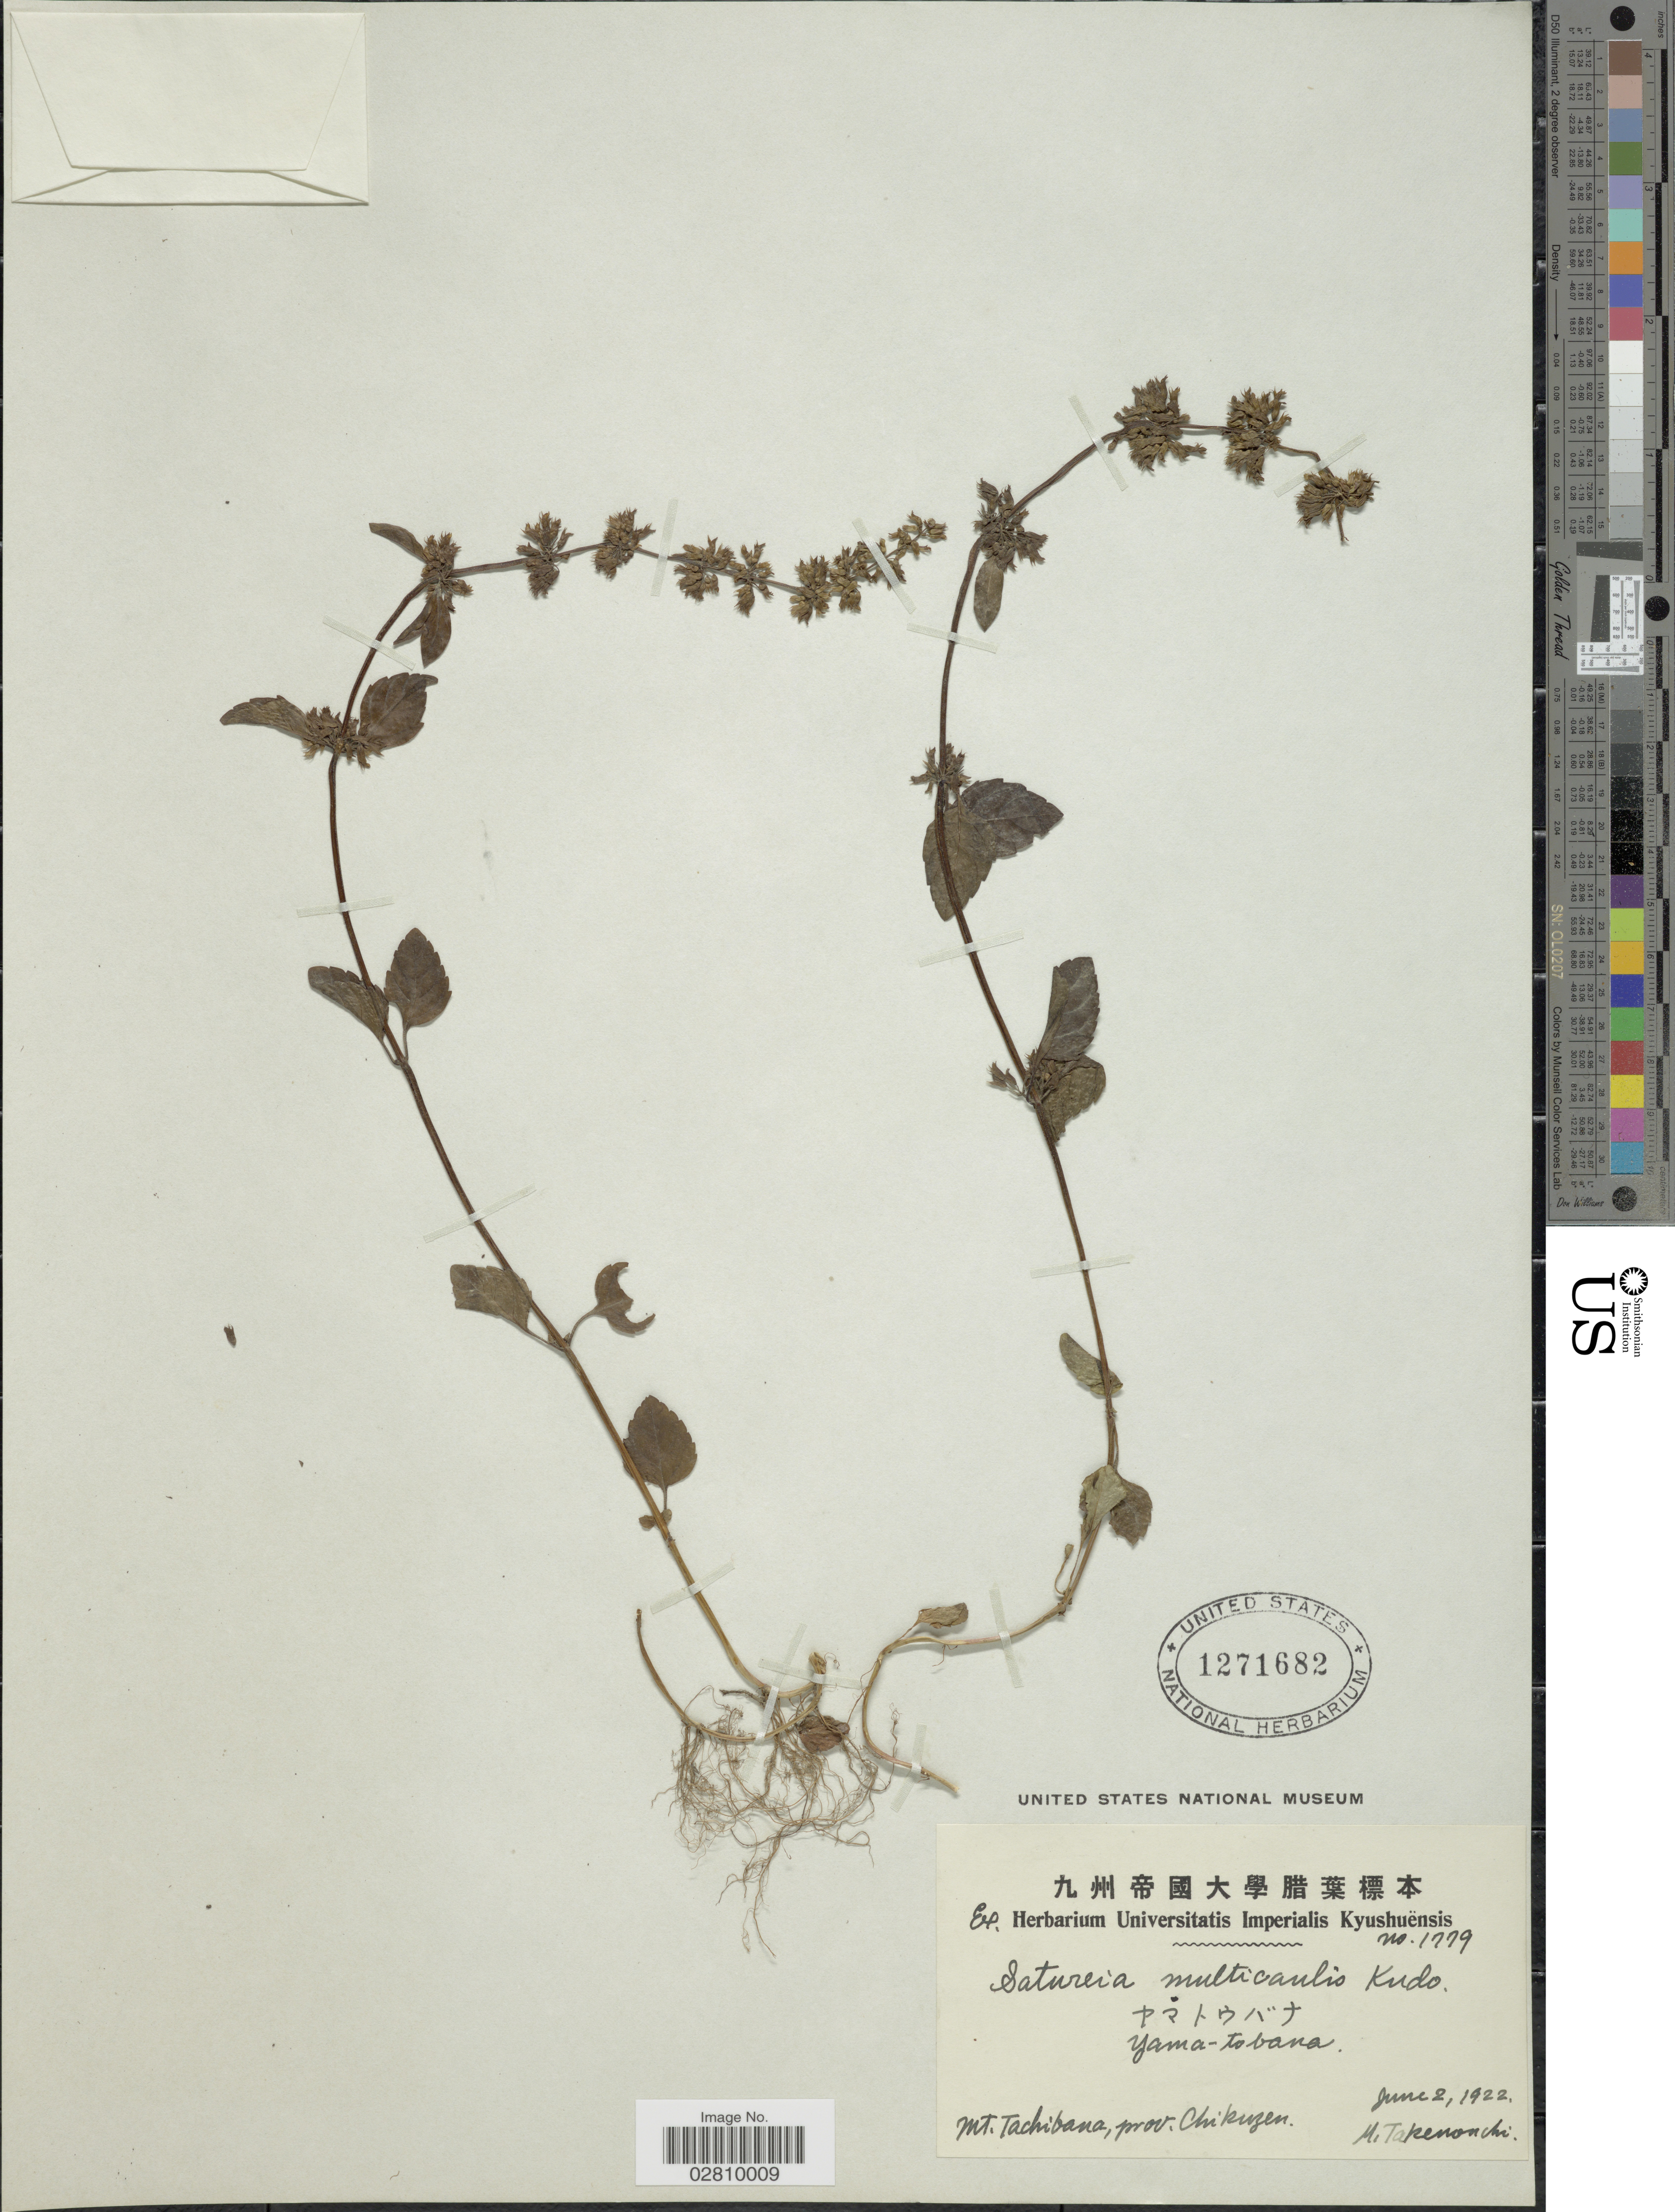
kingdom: Plantae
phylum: Tracheophyta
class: Magnoliopsida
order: Lamiales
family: Lamiaceae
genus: Calamintha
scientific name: Calamintha multicaulis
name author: Maxim.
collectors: M. Takenouchi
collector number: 1779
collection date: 1922-06-02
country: Japan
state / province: Hukuoka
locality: Mt. Tachibana, prov. Chikuzen.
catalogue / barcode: US 1271682